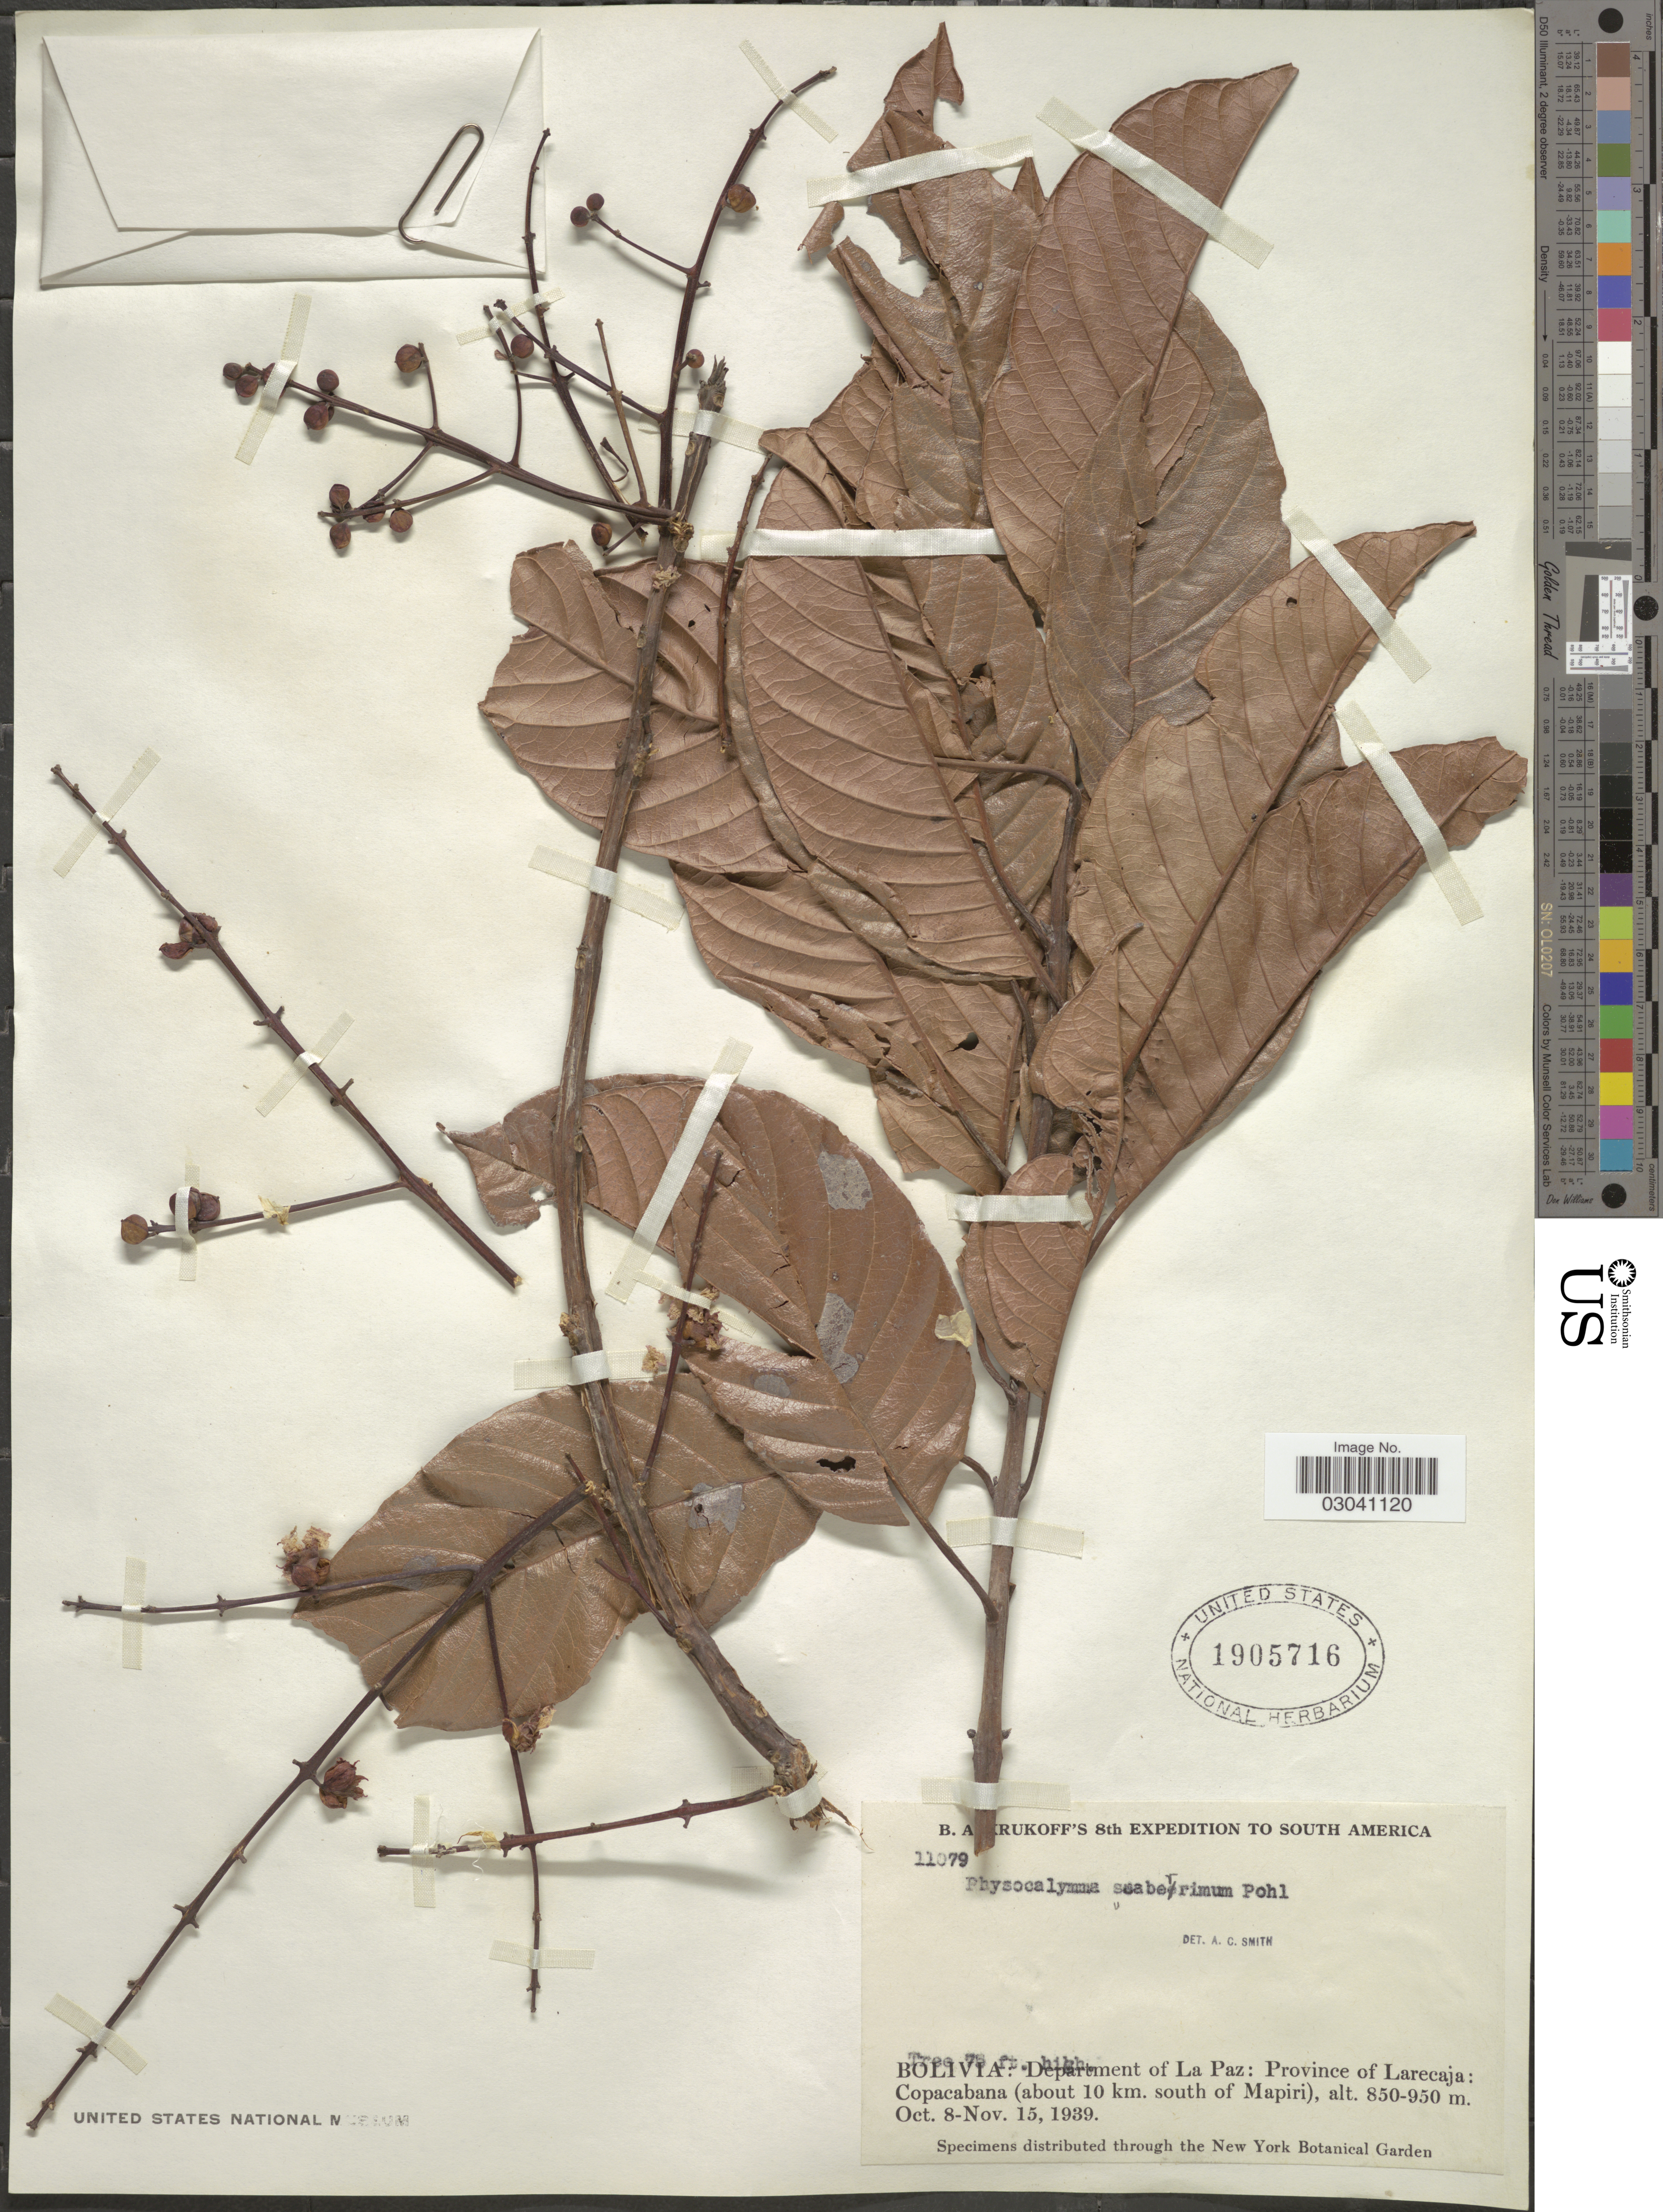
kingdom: Plantae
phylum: Tracheophyta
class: Magnoliopsida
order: Myrtales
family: Lythraceae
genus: Physocalymma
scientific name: Physocalymma scaberrimum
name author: Pohl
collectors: B. A. Krukoff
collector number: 11079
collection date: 1939-10-08/1939-11-15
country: Bolivia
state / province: La Paz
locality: Department of La Paz: Province of Larecaja: Copacabana (about 10 km. south of Mapiri).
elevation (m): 850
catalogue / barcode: US 1905716